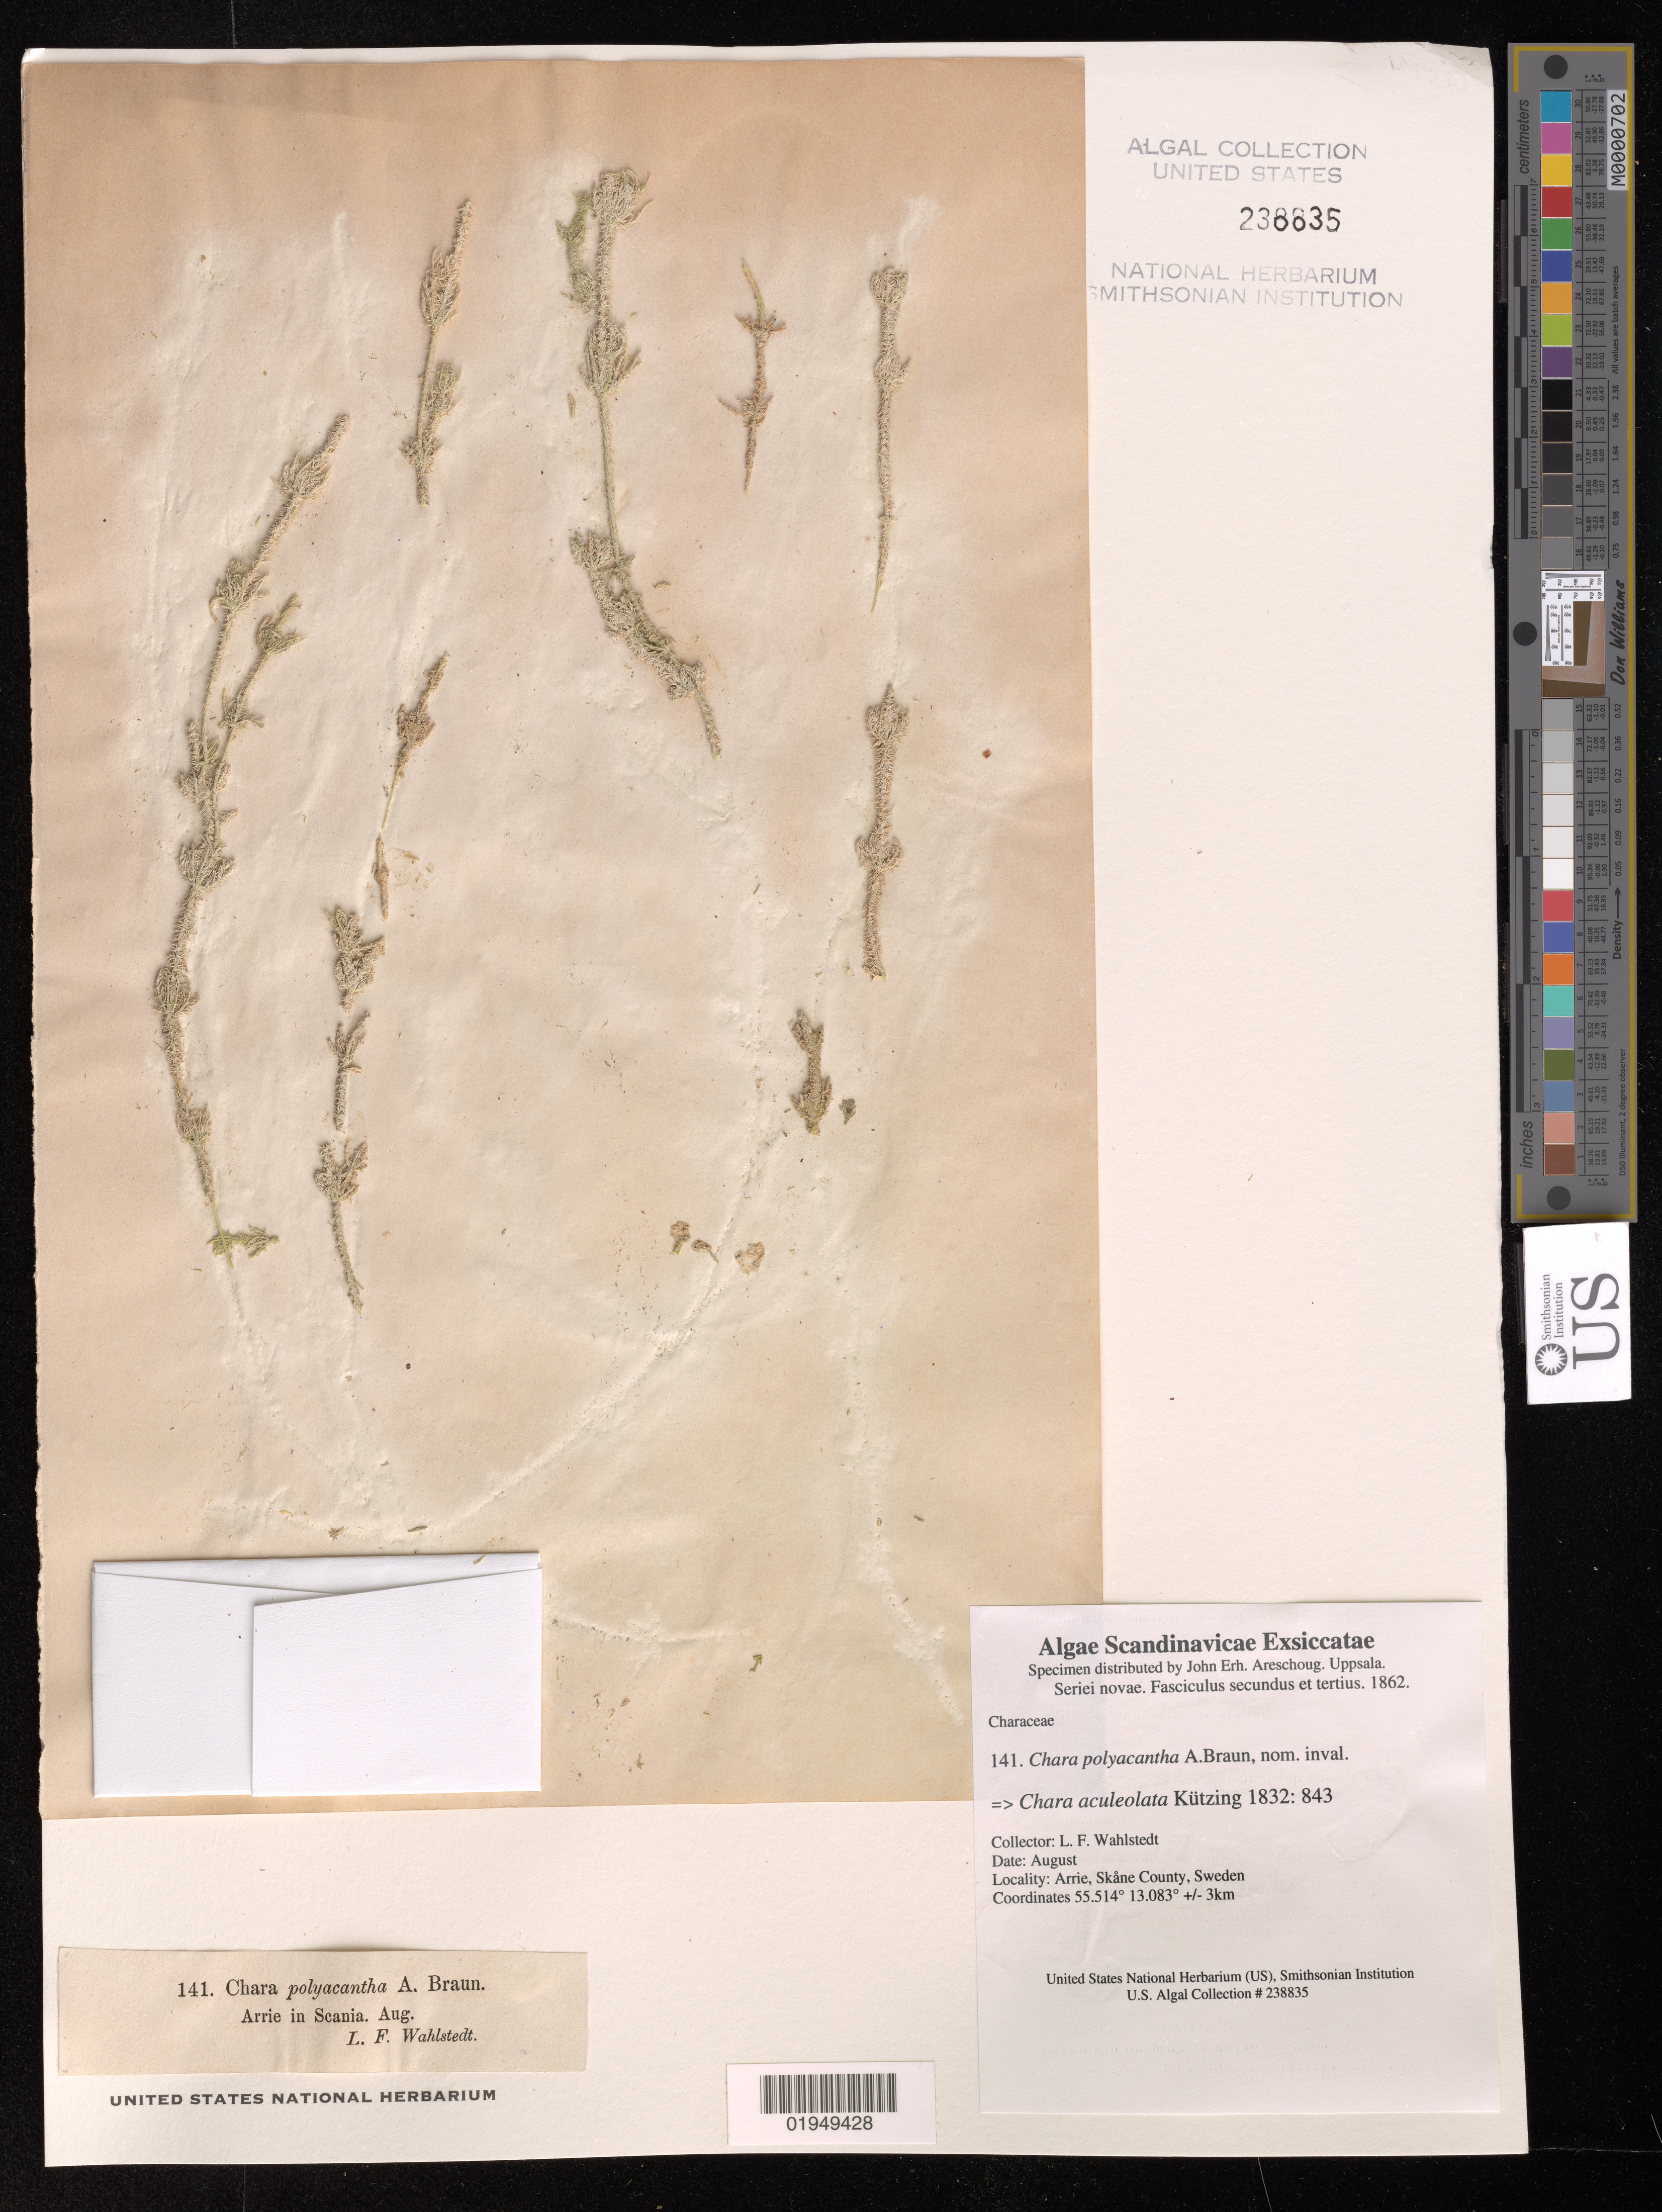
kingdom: Plantae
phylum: Charophyta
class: Charophyceae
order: Charales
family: Characeae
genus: Chara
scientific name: Chara aculeolata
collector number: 141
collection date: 1862-08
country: Sweden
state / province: Skåne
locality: Arrie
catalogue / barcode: US 238835